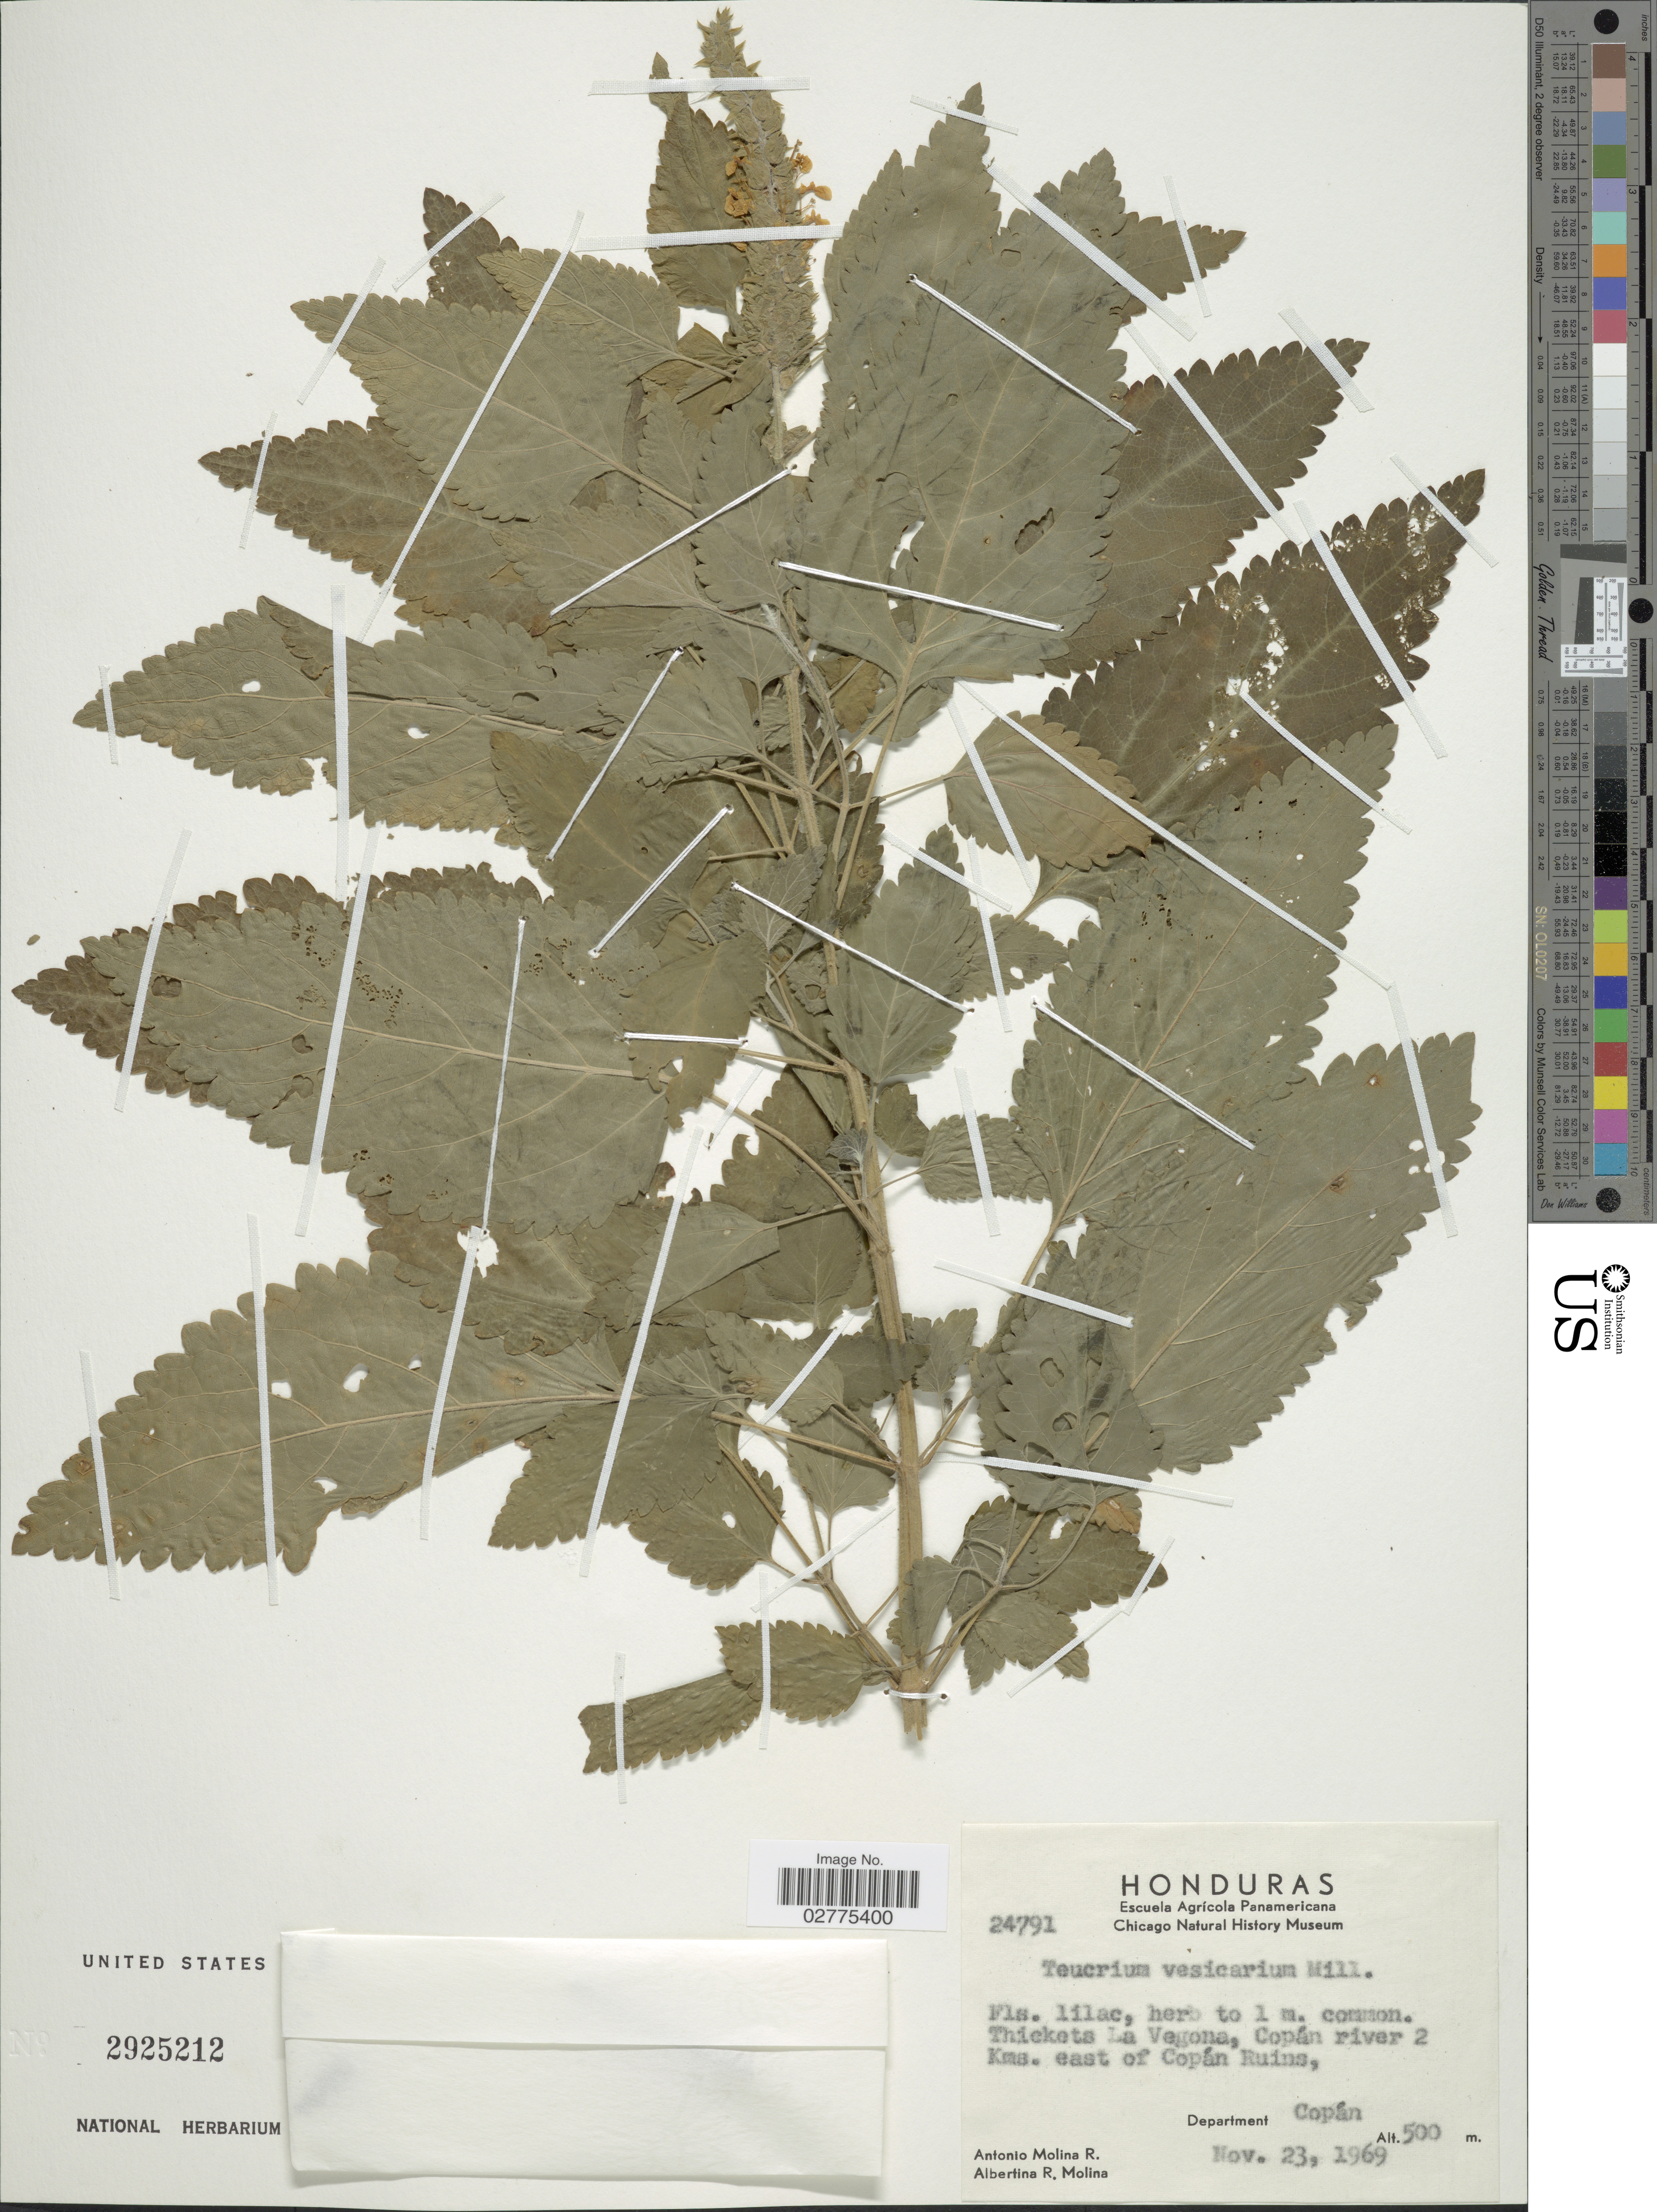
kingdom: Plantae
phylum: Tracheophyta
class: Magnoliopsida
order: Lamiales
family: Lamiaceae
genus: Teucrium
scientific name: Teucrium vesicarium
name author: Mill.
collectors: A. Molina R. & A. R. Molina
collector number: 24791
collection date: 1969-11-23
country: Honduras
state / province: Copán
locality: Thickets La Vegona, Copán river 2 Kms. east of Copán Ruins, Department Copán.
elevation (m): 500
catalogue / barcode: US 2925212